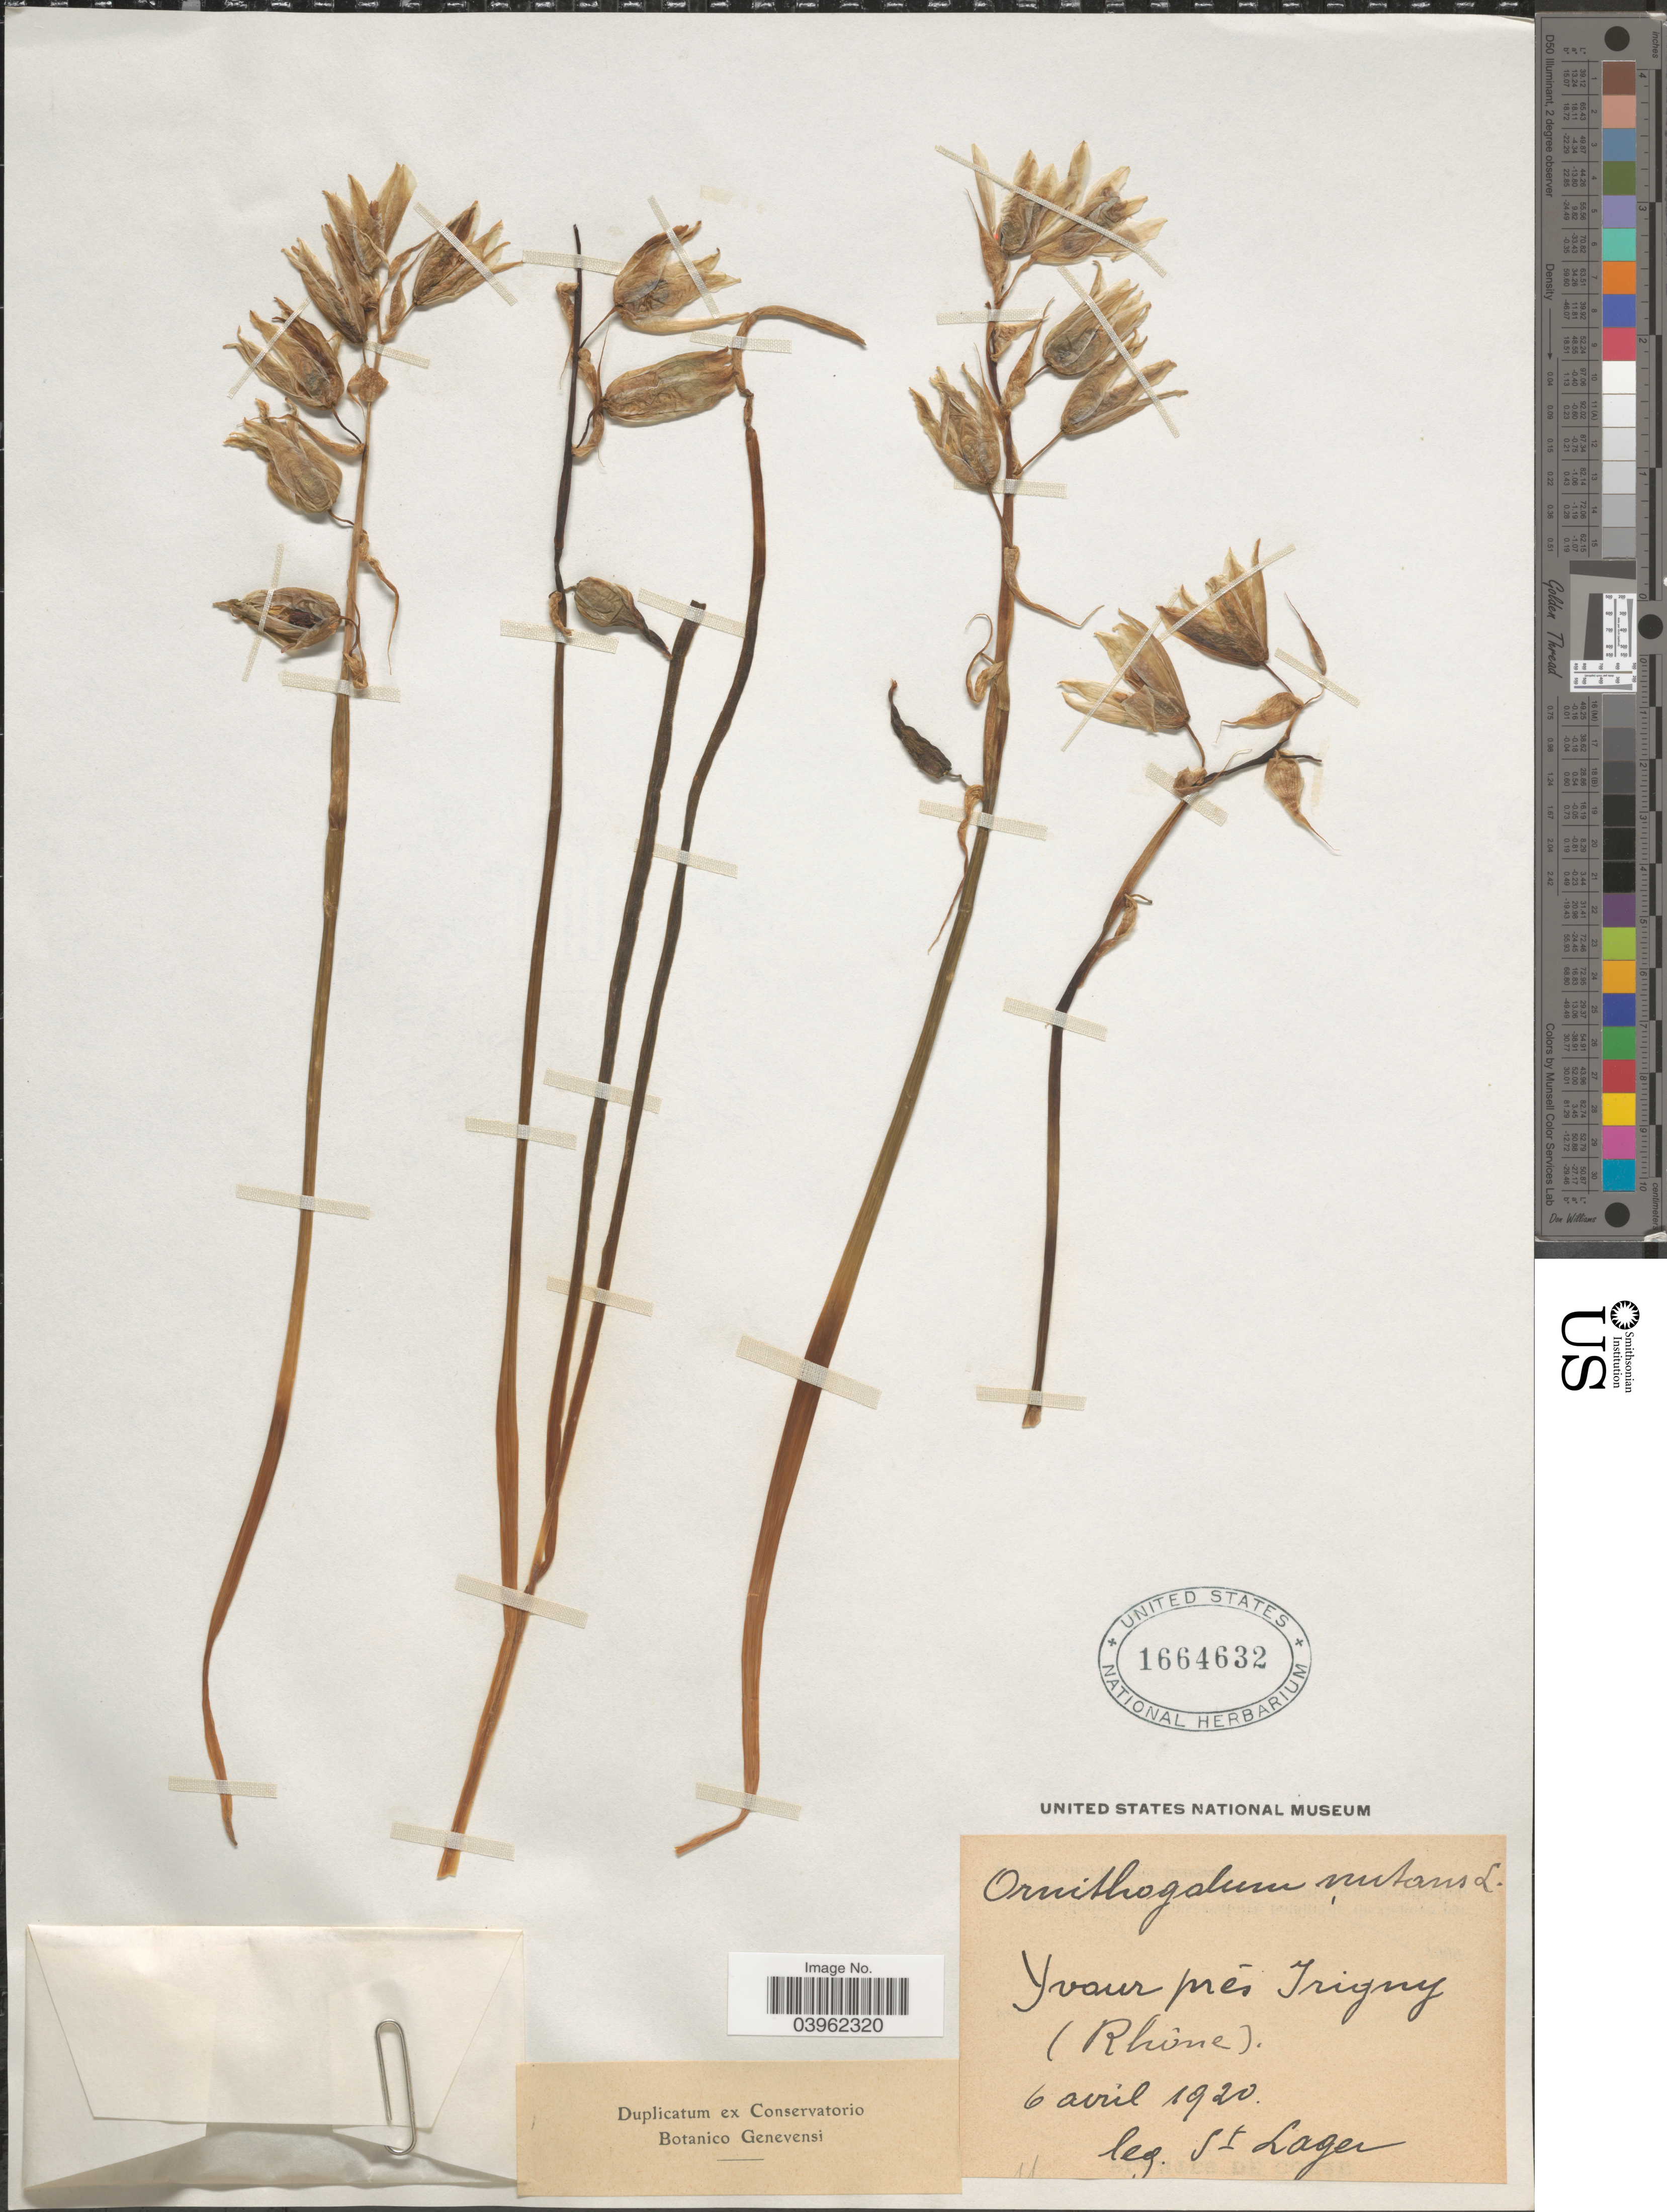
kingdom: Plantae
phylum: Tracheophyta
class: Liliopsida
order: Asparagales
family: Asparagaceae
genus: Ornithogalum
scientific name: Ornithogalum nutans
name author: L.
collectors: Saint-Lager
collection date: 1920-04-06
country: France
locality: Yvour [interpreted] prés Trigny (Rhône).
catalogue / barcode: US 1664632